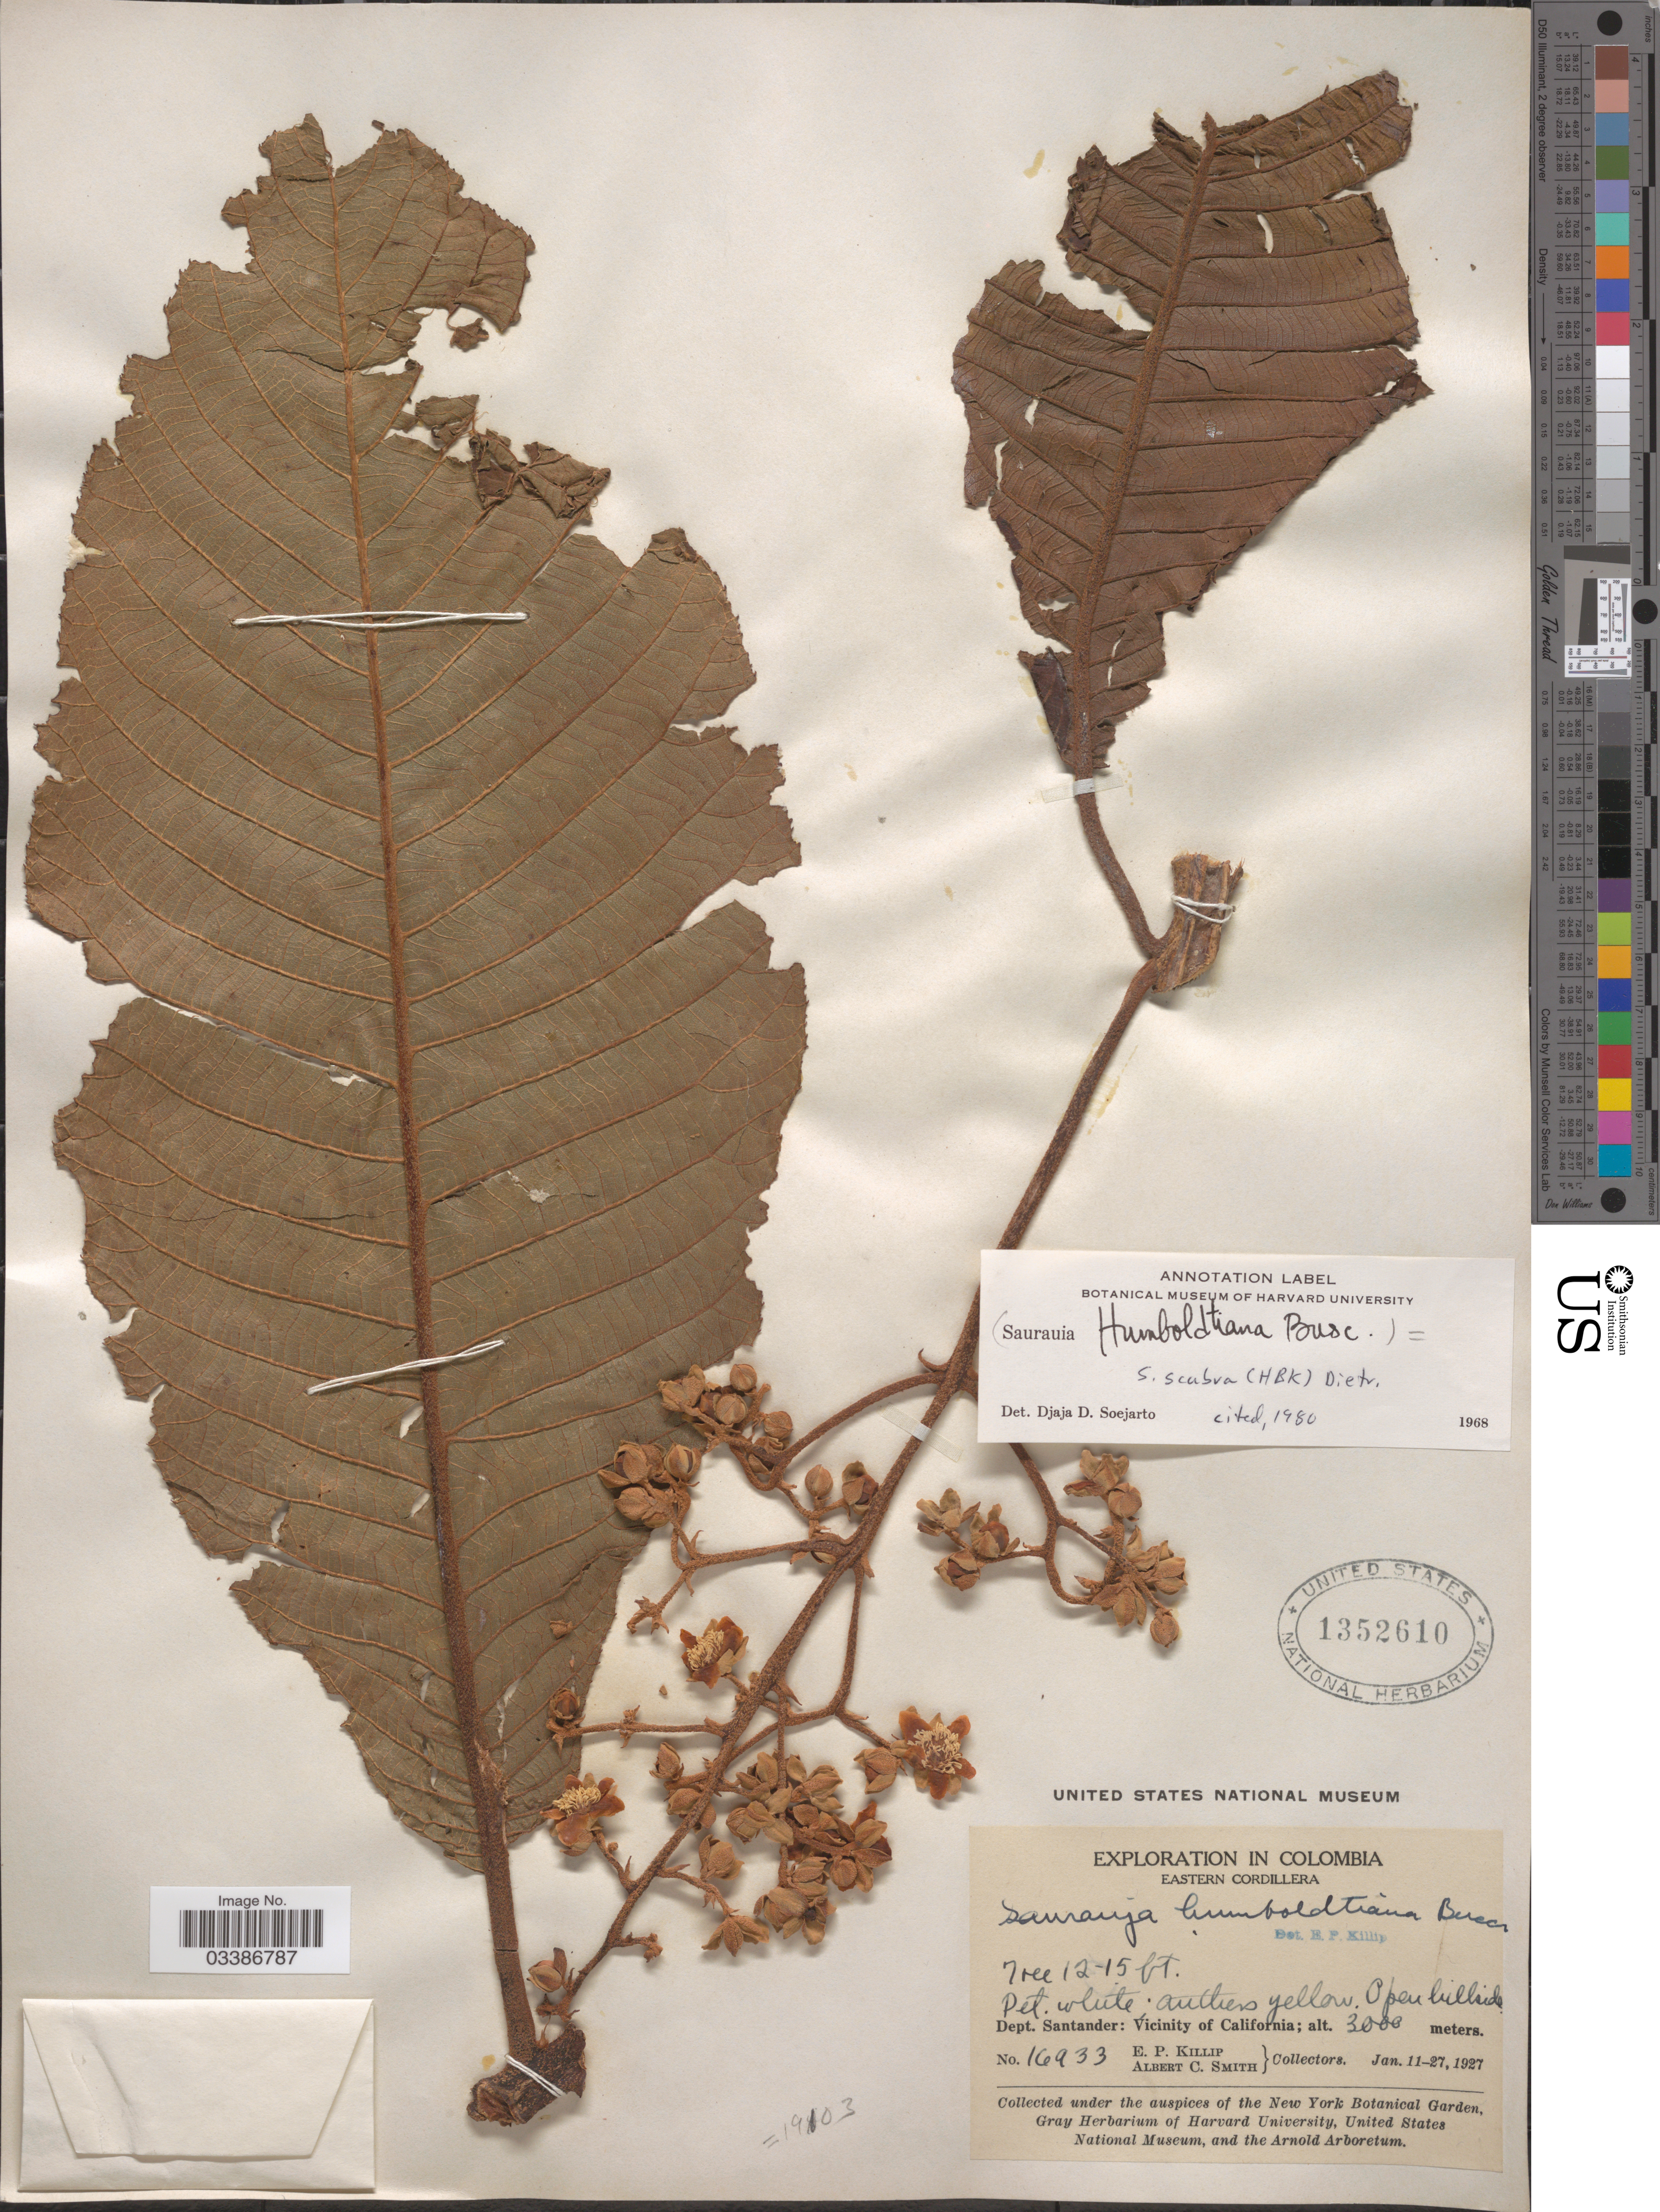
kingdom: Plantae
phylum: Tracheophyta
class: Magnoliopsida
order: Ericales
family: Actinidiaceae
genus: Saurauia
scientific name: Saurauia scabra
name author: (Kunth) D. Dietr.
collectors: E. P. Killip & A. C. Smith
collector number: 16933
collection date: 1927-01-11/1927-01-27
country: Colombia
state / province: Santander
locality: Eastern Cordillera. Dept. Santander: Vicinity of California.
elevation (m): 3000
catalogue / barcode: US 1352610